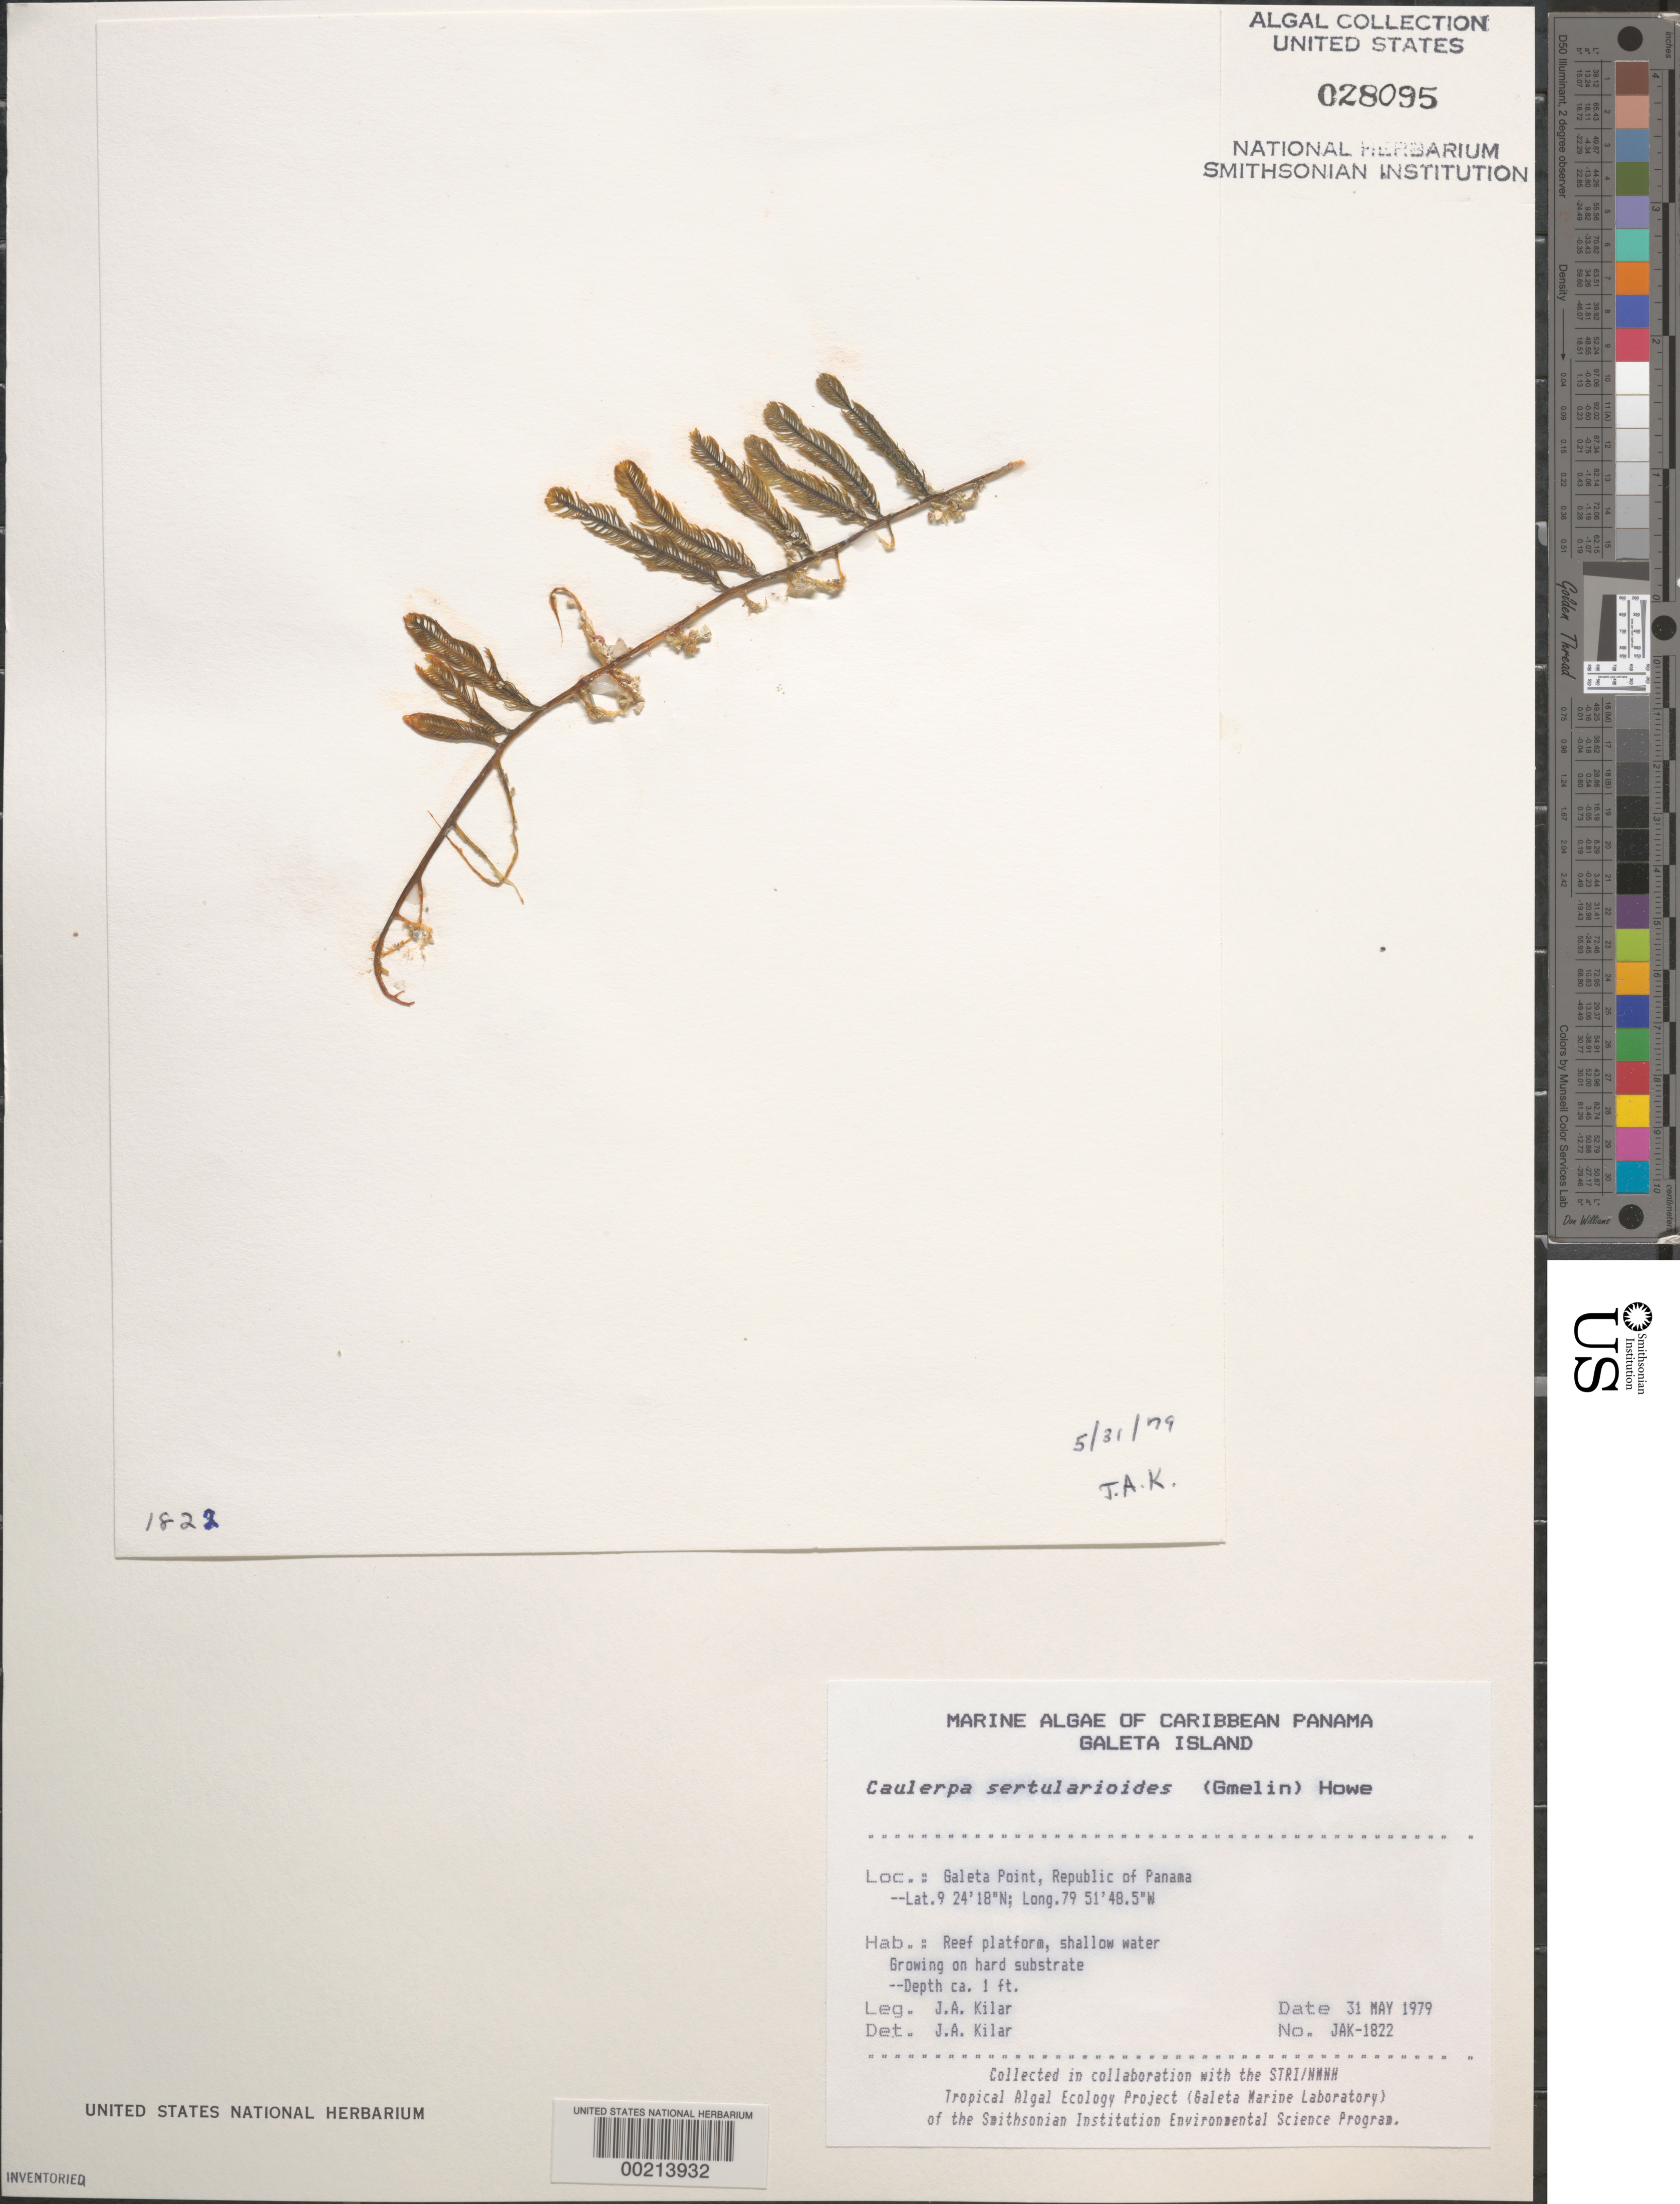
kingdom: Plantae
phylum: Chlorophyta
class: Ulvophyceae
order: Bryopsidales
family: Caulerpaceae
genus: Caulerpa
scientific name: Caulerpa sertularioides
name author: (S.G. Gmel.) M. Howe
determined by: Kilar, J. A.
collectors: J. A. Kilar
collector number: JAK-1822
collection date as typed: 31 May 1979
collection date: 1979-05-31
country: Panama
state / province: Colón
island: Galeta Island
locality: Galeta Point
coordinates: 9 24' 18" N, 79 51' 48.5" W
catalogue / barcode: US 28095